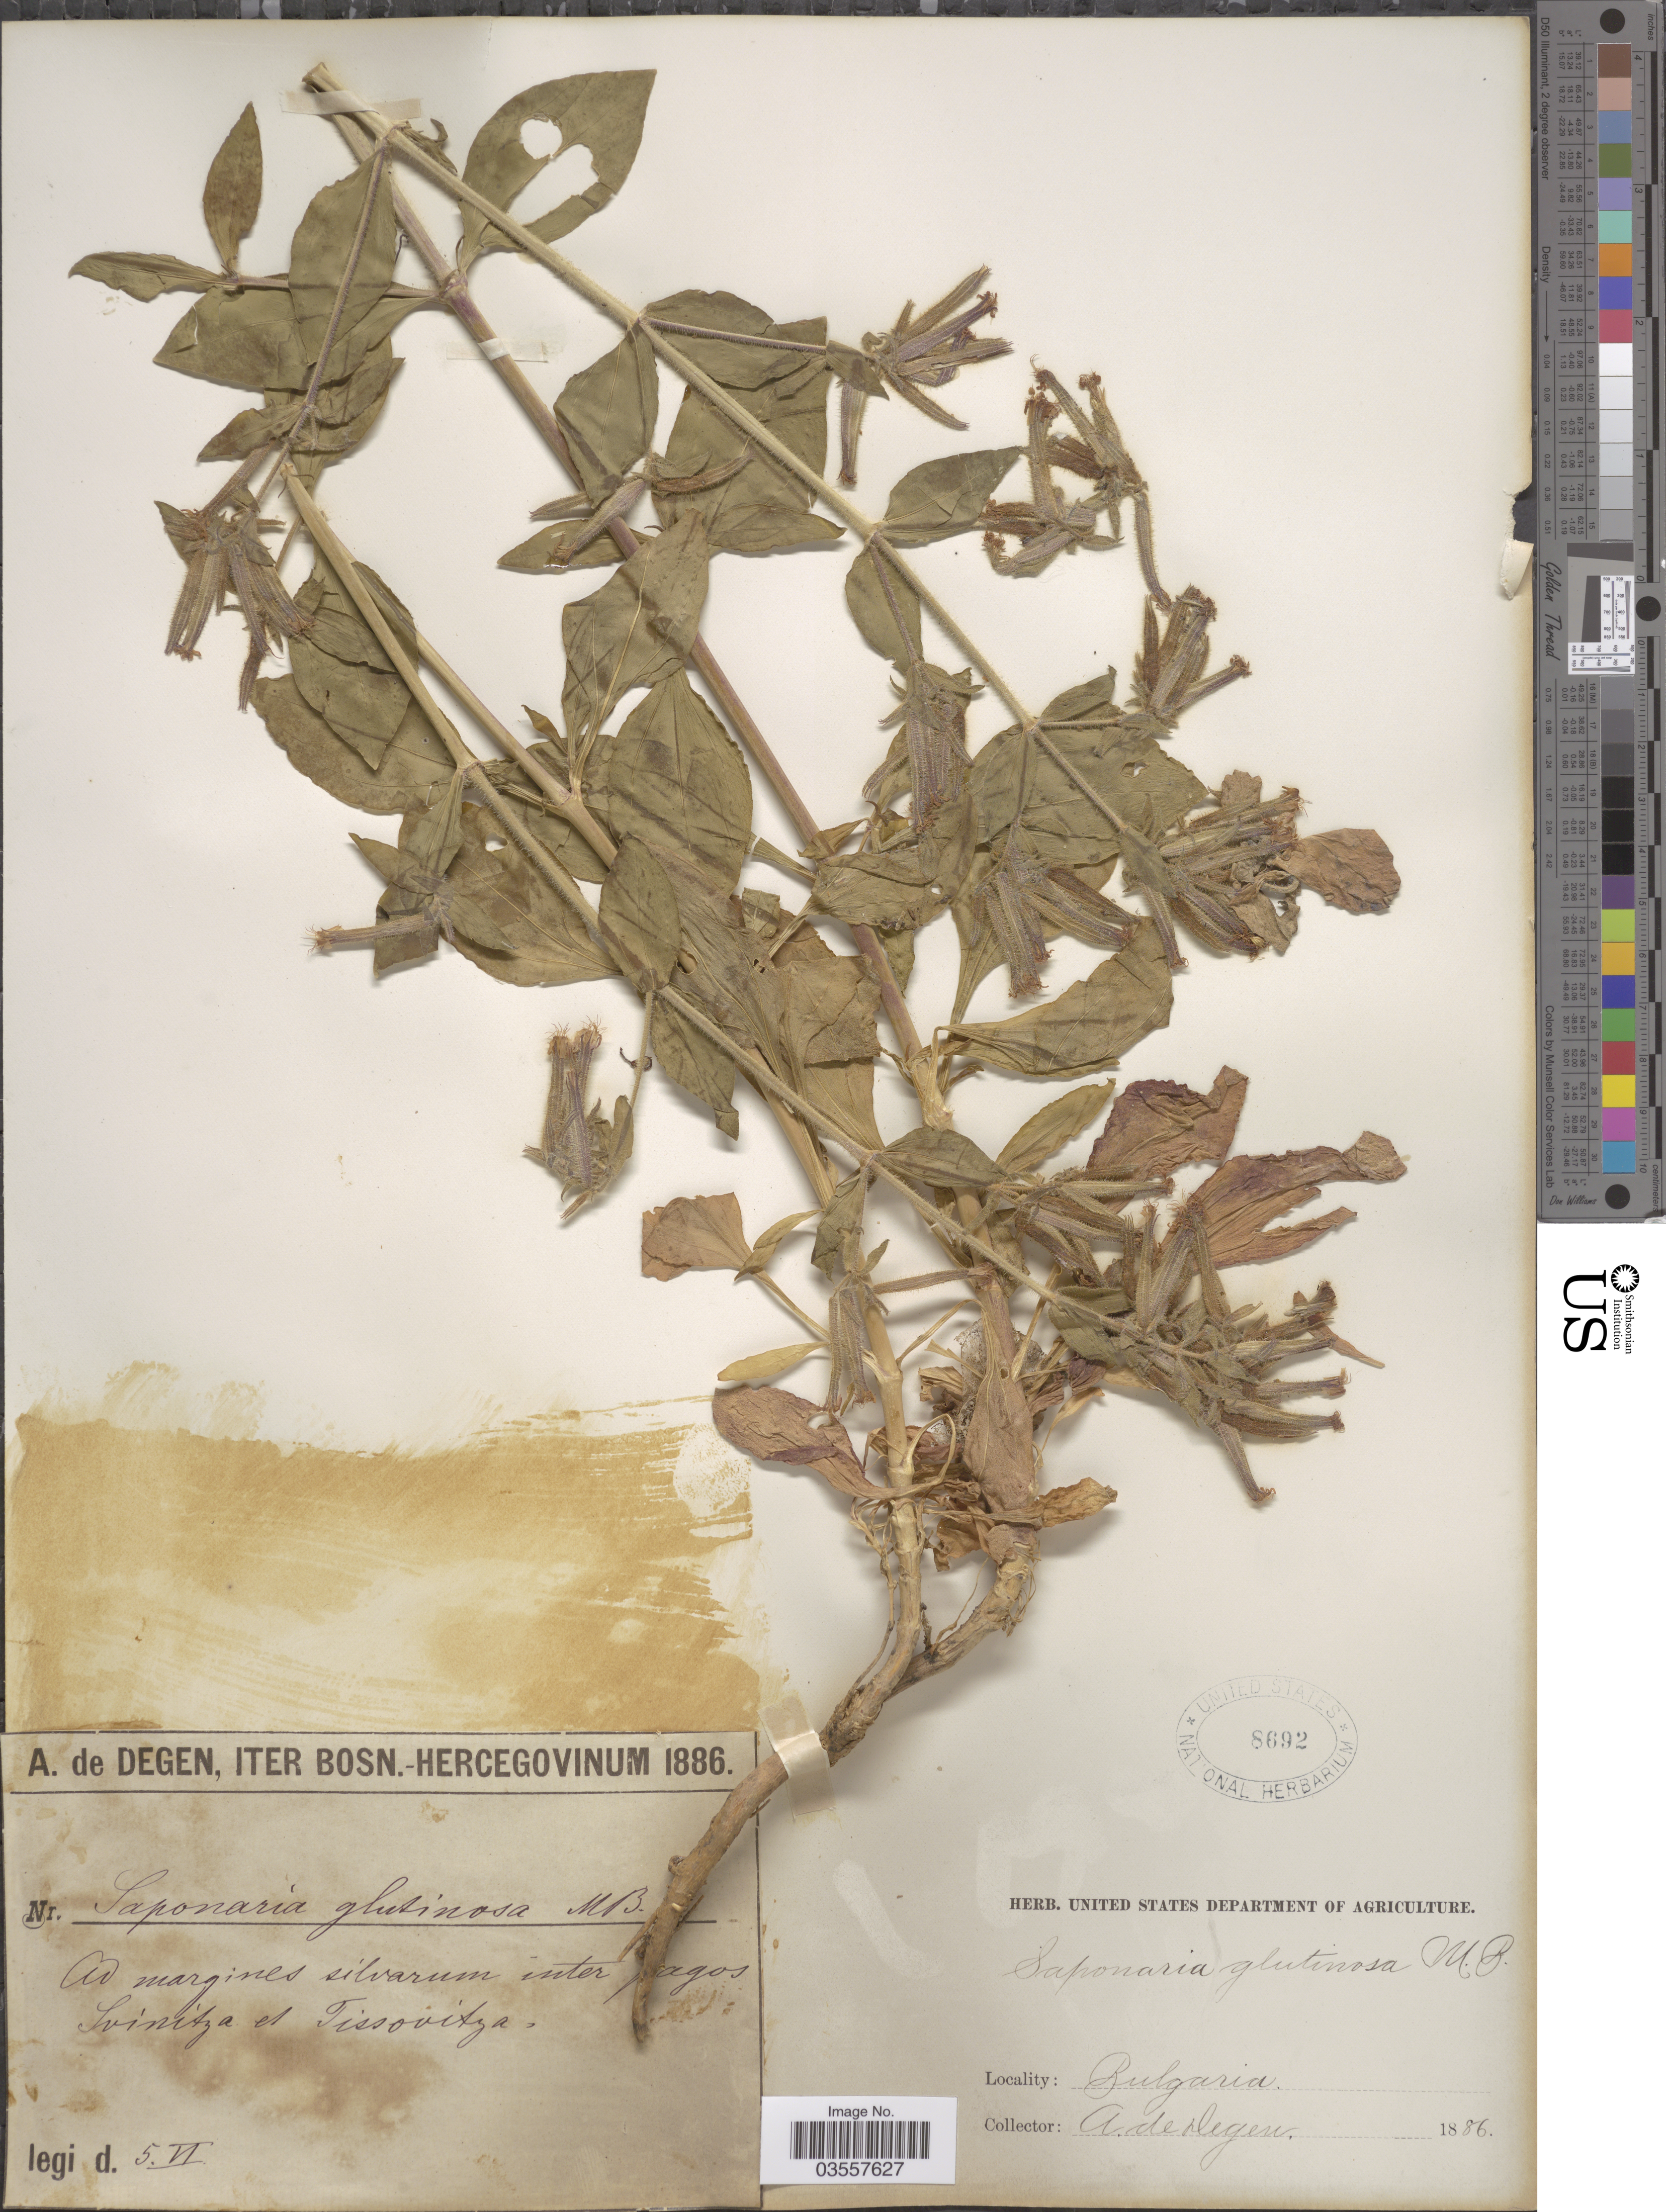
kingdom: Plantae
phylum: Tracheophyta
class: Magnoliopsida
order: Caryophyllales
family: Caryophyllaceae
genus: Saponaria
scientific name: Saponaria glutinosa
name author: M. Bieb.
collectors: A. Degen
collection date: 1886-06-05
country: Bulgaria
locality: Iter Bosn.-Hercegovinum [unsure placement] Ad margines silvarum inter pagos Svinitza et Tissovitza.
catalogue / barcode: US 8692